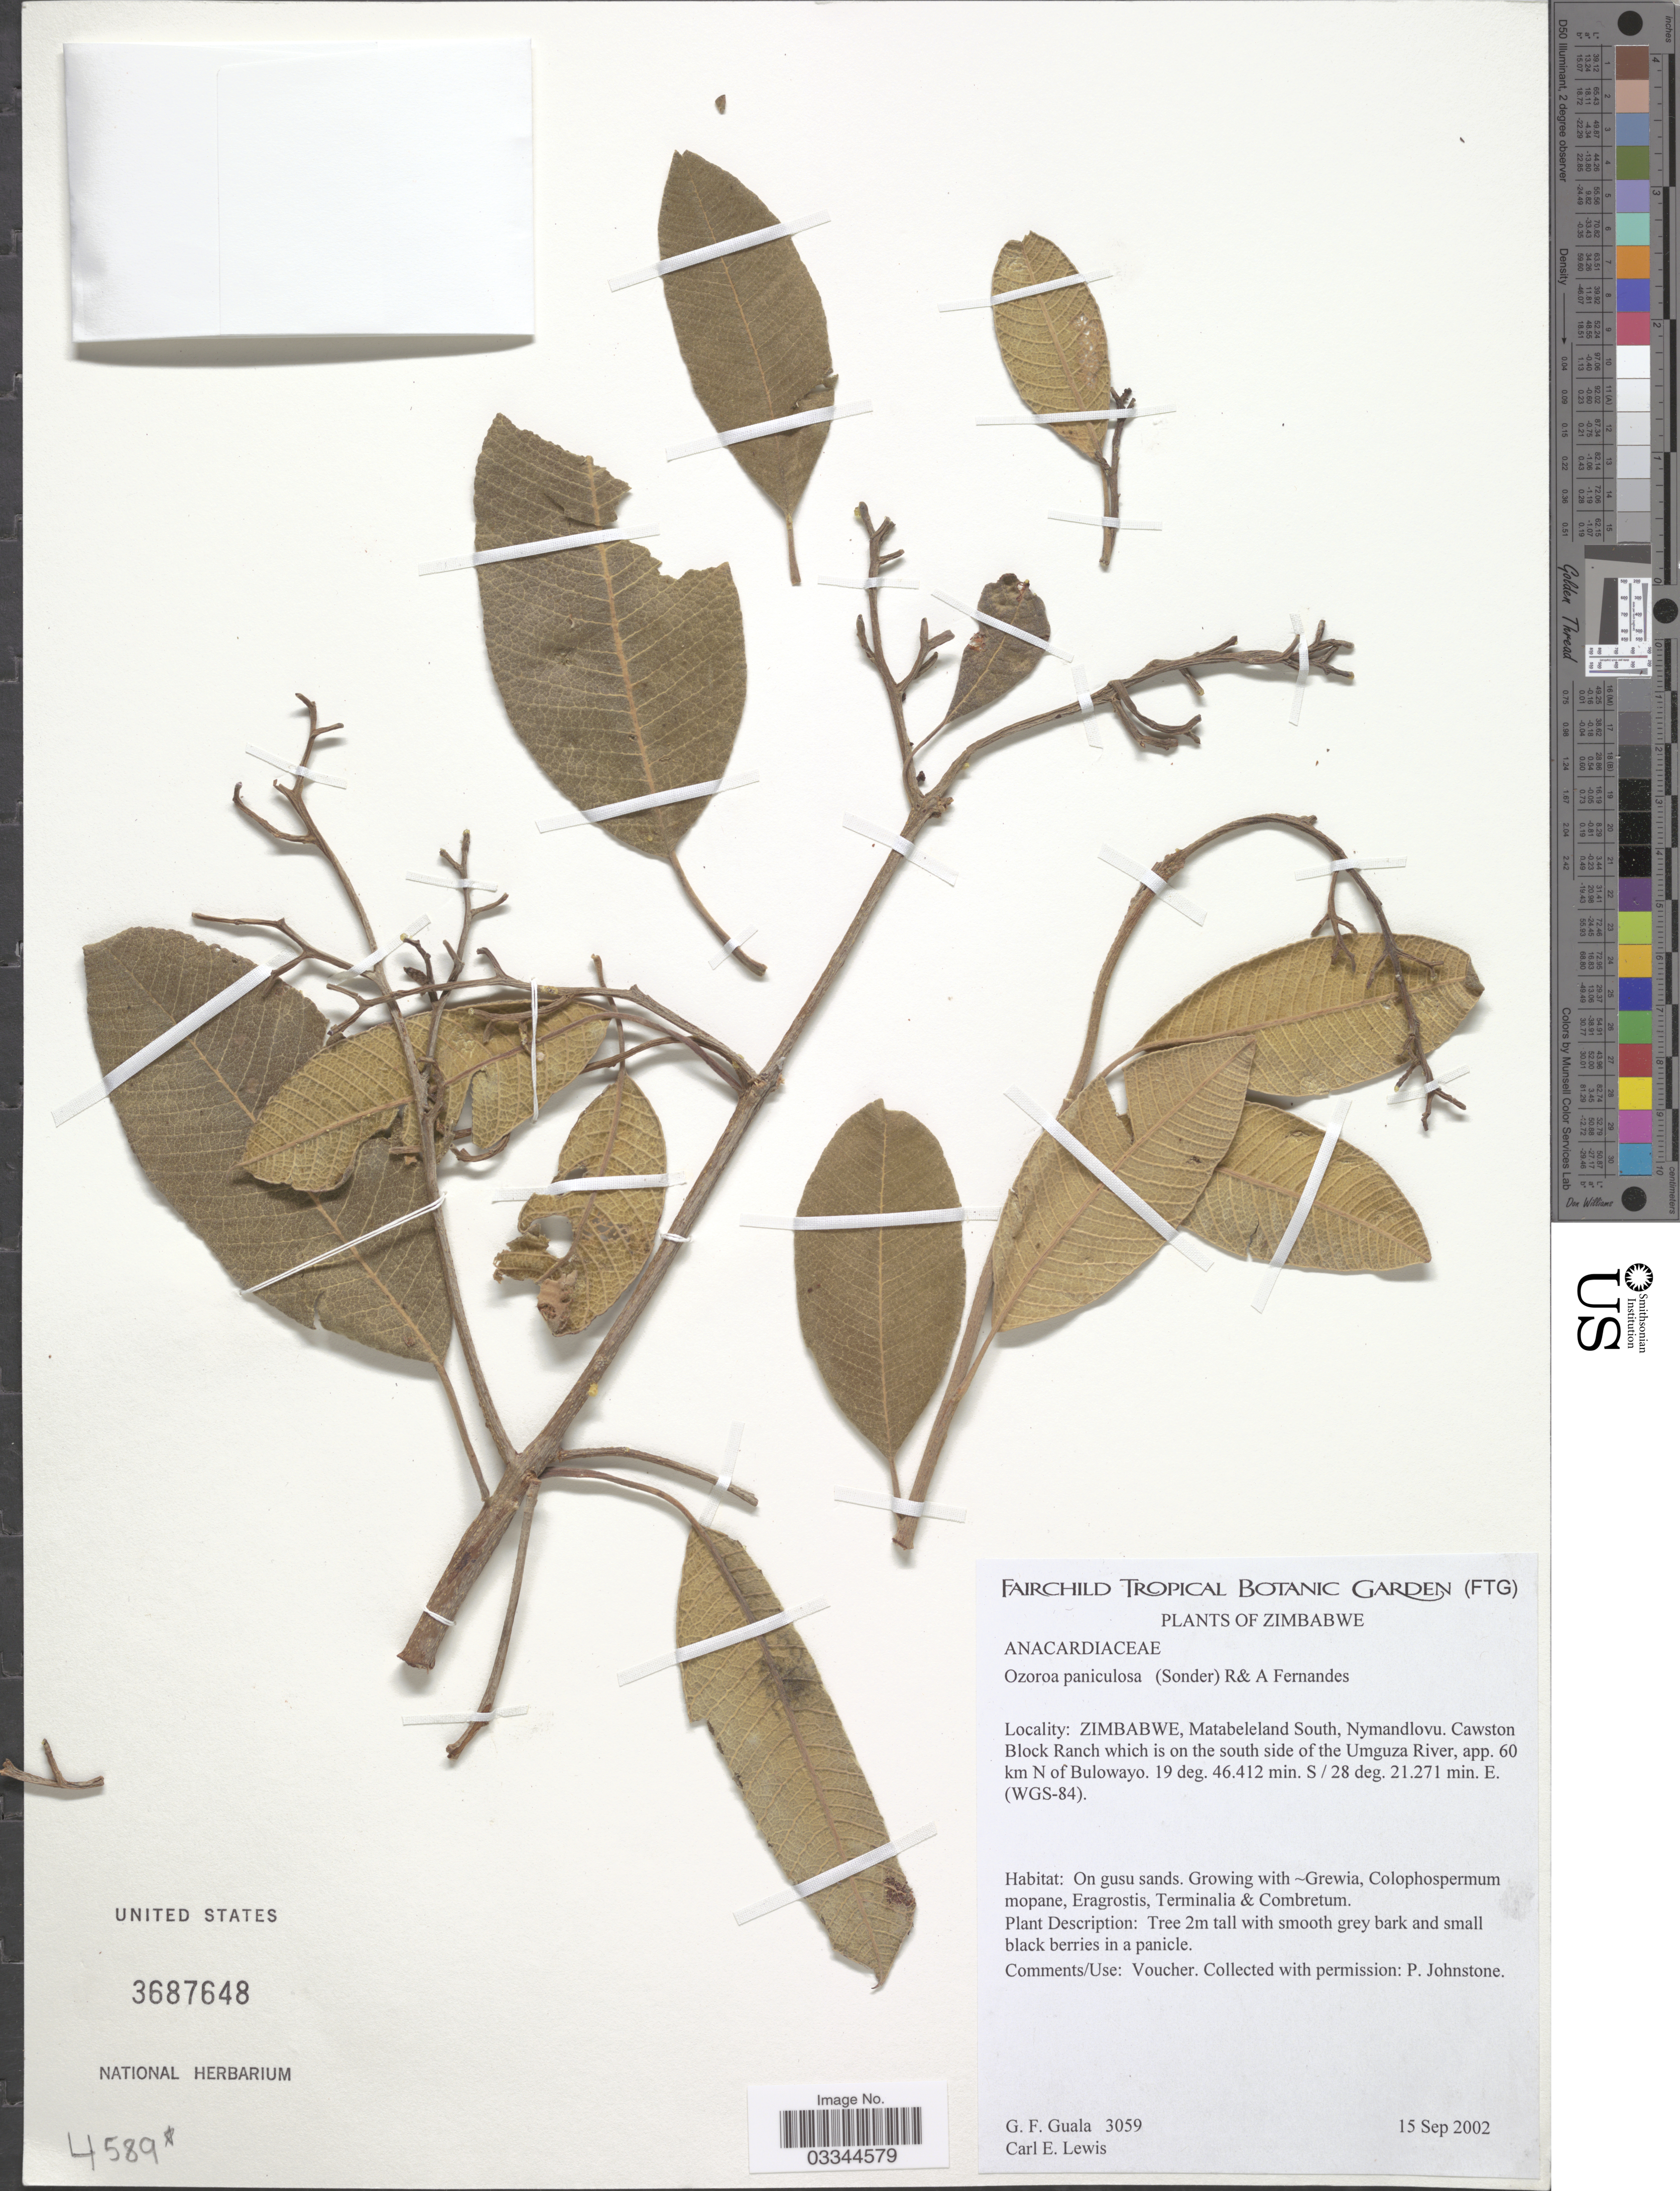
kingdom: Plantae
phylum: Tracheophyta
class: Magnoliopsida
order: Sapindales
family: Anacardiaceae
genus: Ozoroa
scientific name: Ozoroa paniculosa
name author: (Sond.) R. Fern. & A. Fern.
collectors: G. Guala & C. Lewis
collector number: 3059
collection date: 2002-09-15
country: Zimbabwe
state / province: Matabeleland South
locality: Nymandlovu. Cawston Block Ranch which is on the south side of the Umguza River, app. 60 km N of Bulowayo.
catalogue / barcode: US 3687648